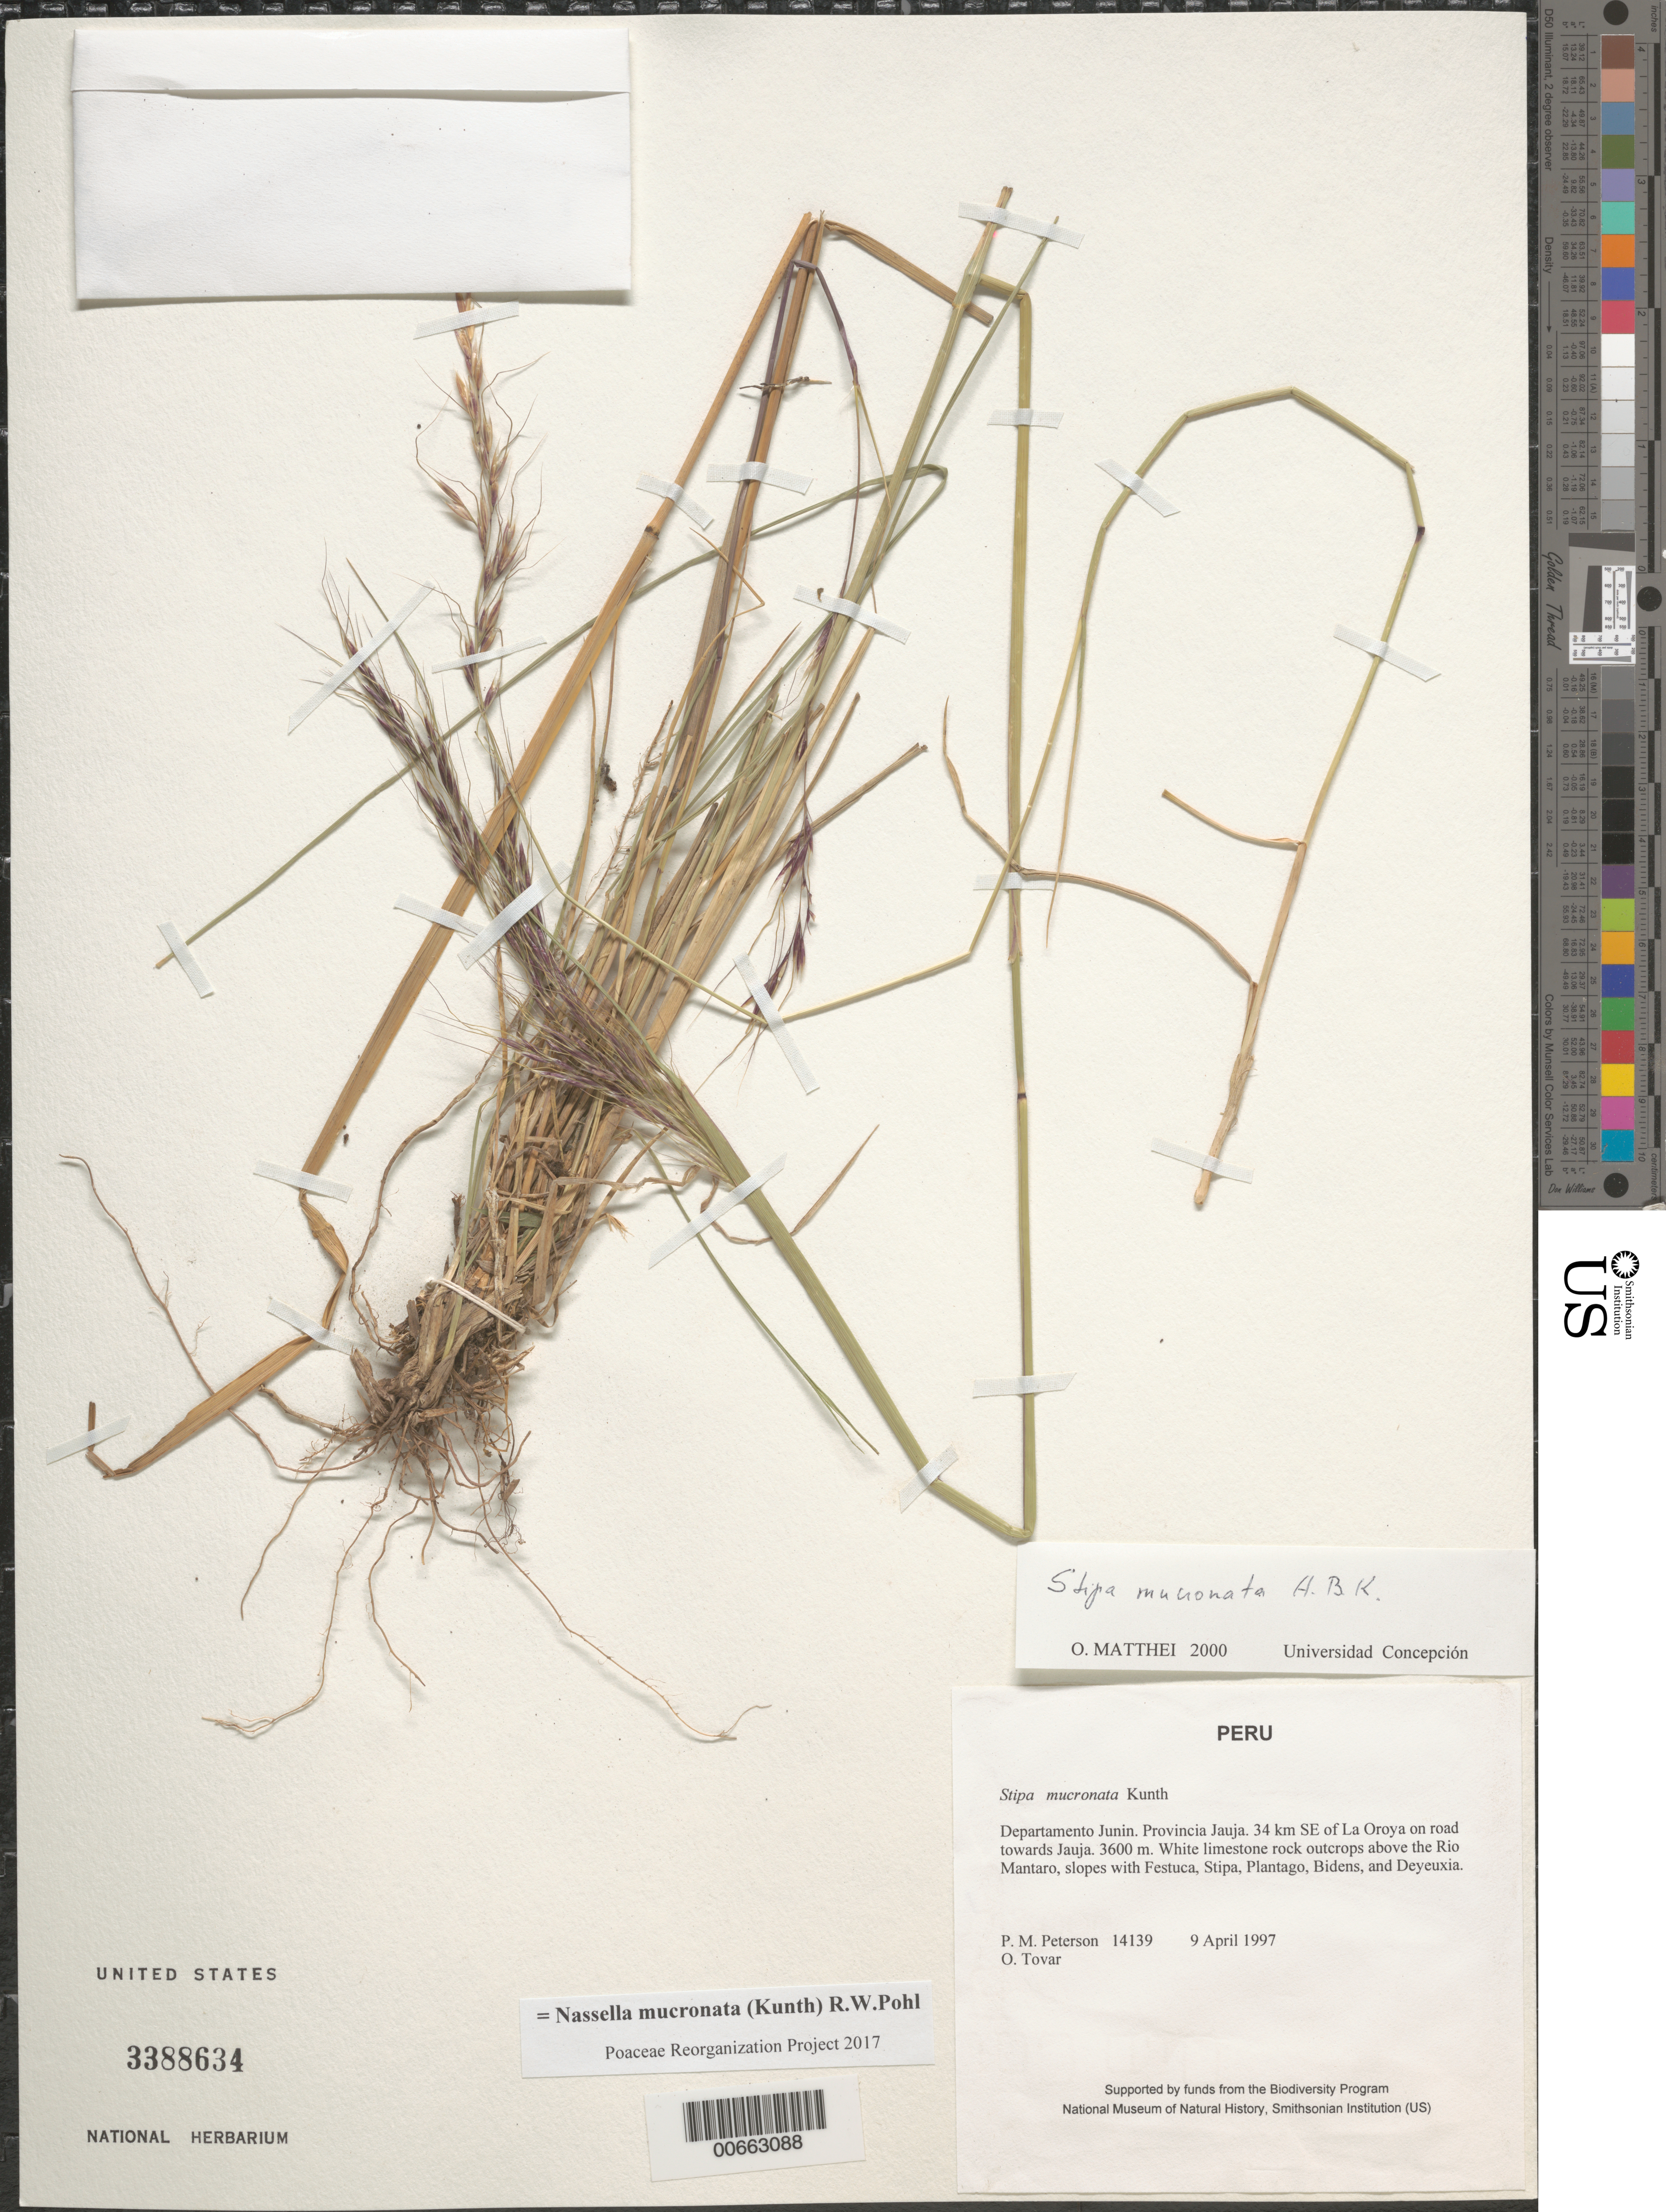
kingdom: Plantae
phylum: Tracheophyta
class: Liliopsida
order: Poales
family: Poaceae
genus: Nassella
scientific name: Nassella mucronata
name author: (Kunth) R.W. Pohl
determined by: Poaceae Reorganization Project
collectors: P. M. Peterson & Ó. Tovar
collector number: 14139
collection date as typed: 09 Apr 1997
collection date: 1997-04-09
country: Peru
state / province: Junín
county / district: Jauja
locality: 34 km SE of La Oroya on road towards Jauja.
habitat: White limestone rock outcrops above the Rio Mantaro, slopes with Festuca, Stipa, Plantago, Bidens, and Deyeuxia.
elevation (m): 3600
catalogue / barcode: US 3388634